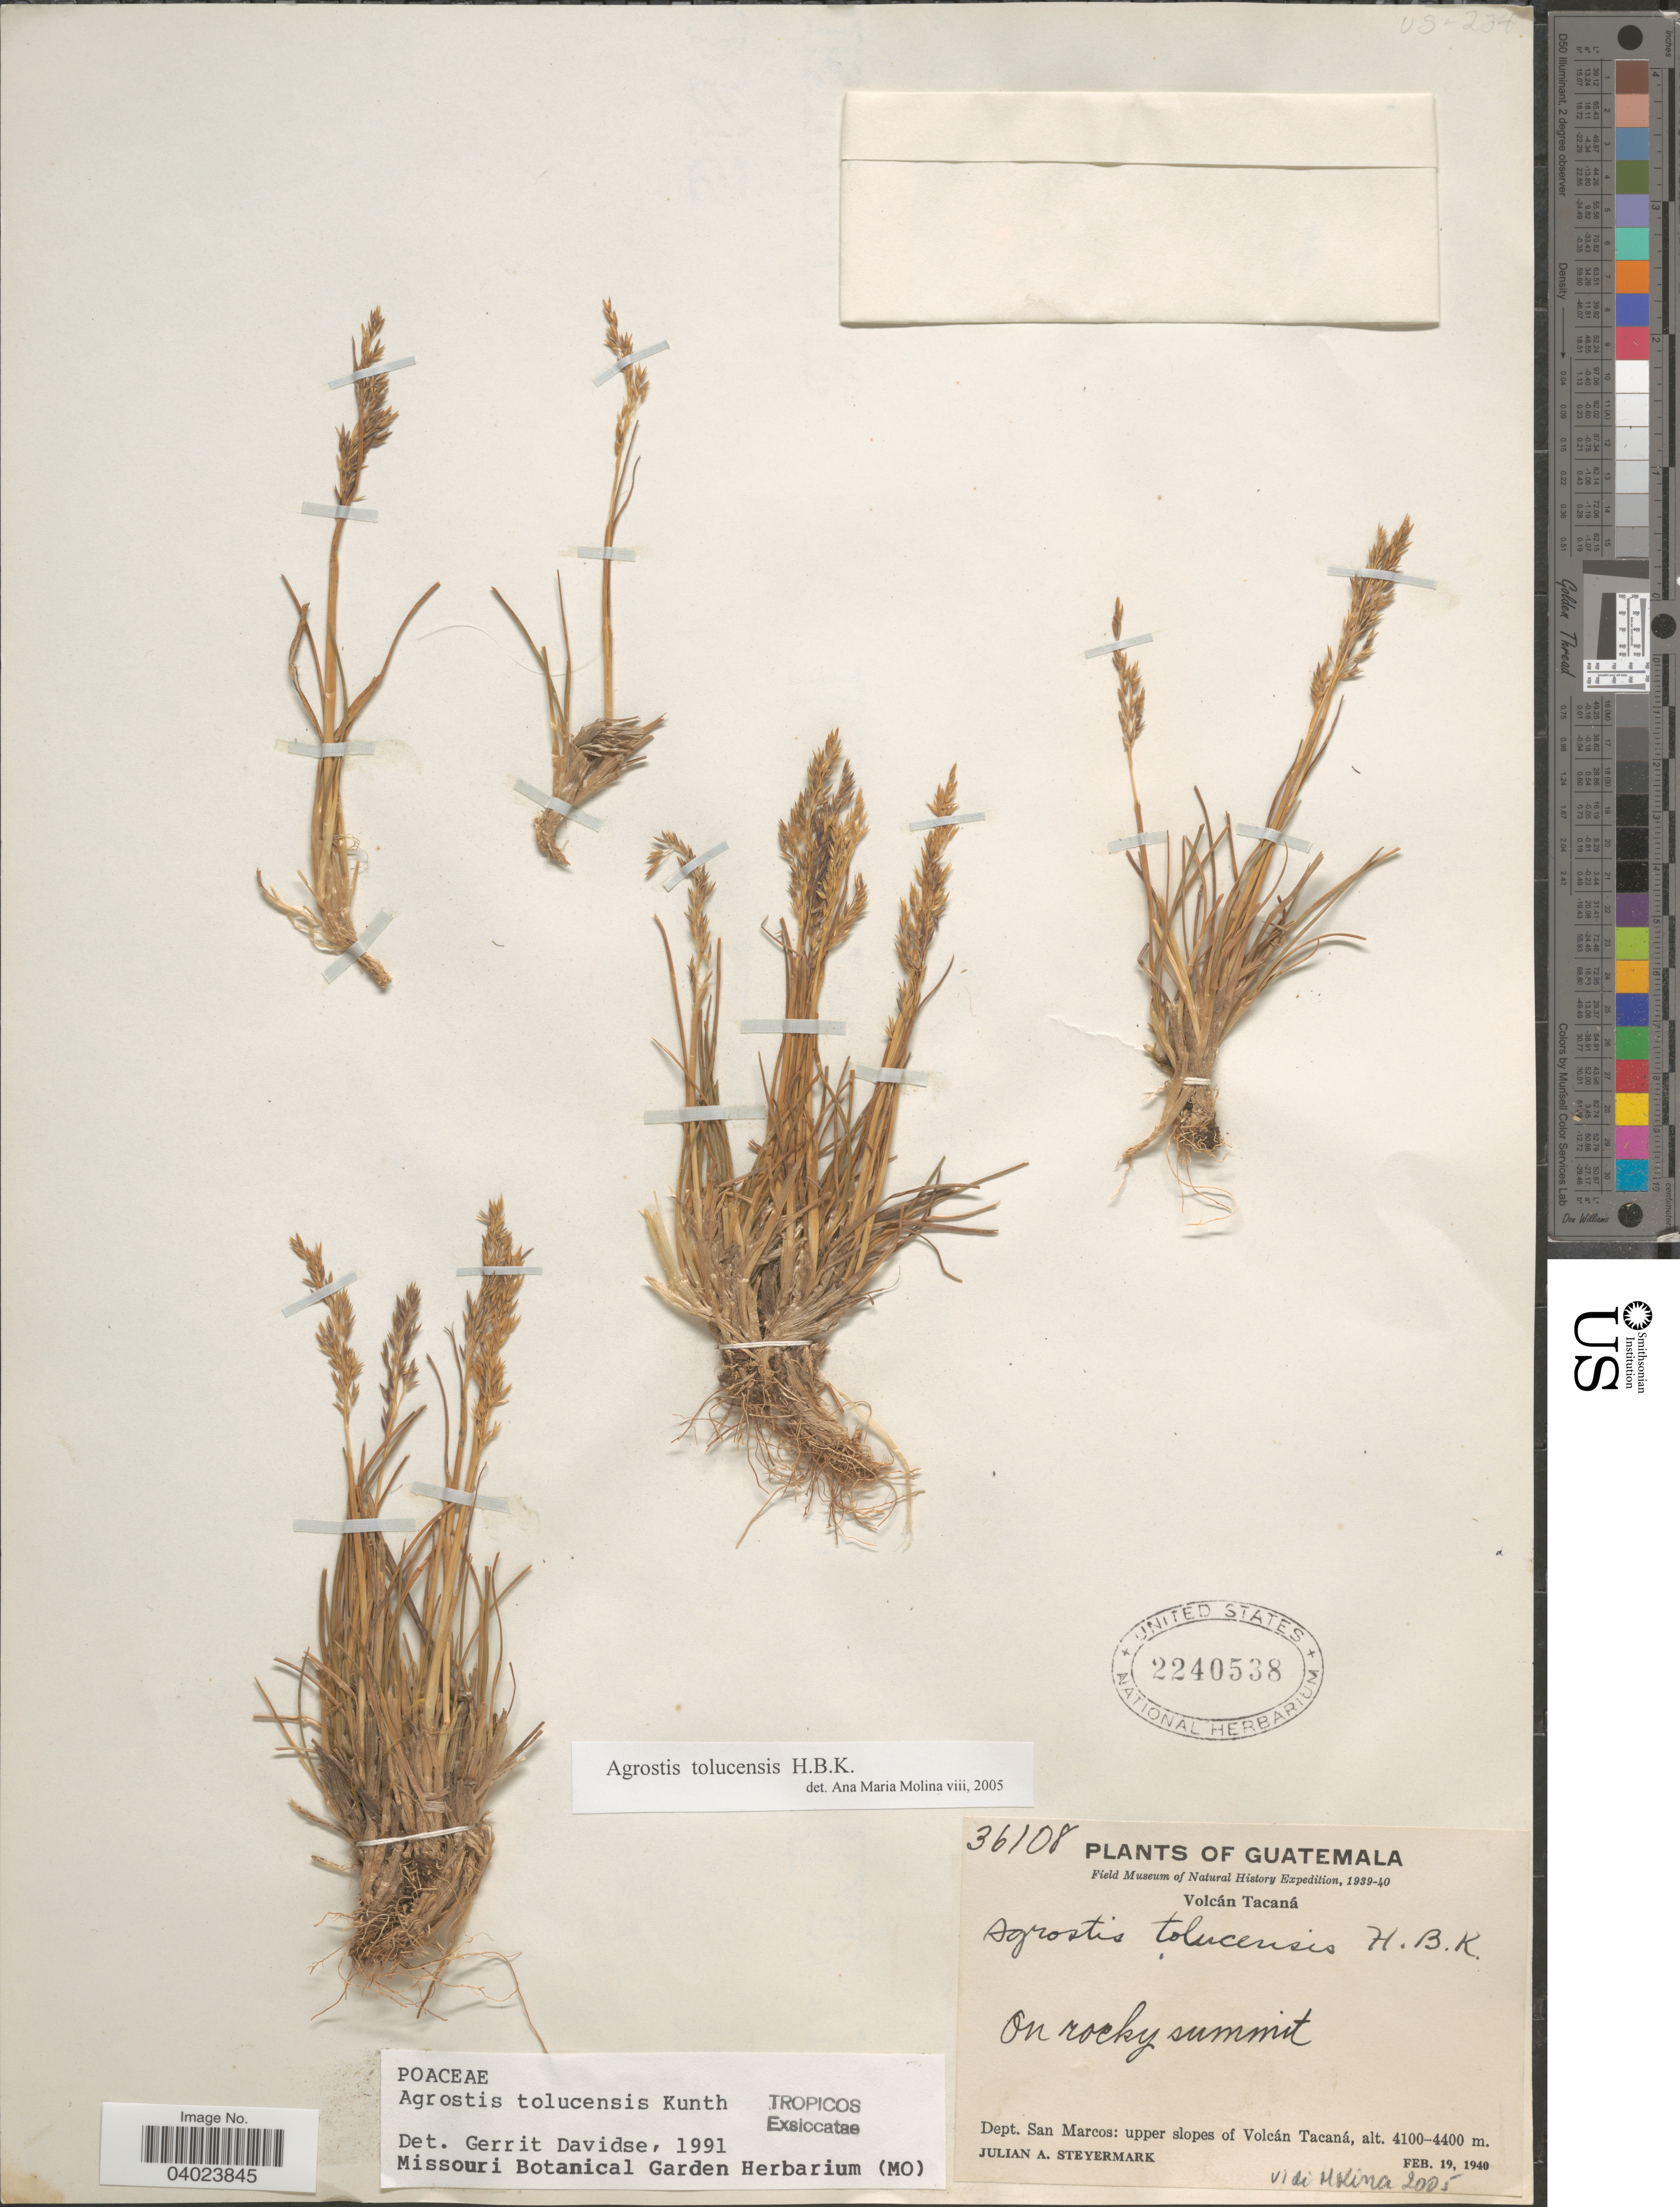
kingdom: Plantae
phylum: Tracheophyta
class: Liliopsida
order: Poales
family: Poaceae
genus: Agrostis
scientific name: Agrostis tolucensis Kunth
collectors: J. Steyermark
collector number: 36108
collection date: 1940-02-19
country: Guatemala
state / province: San Marcos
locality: Volcán Tacaná. Dept. San Marcos: upper slopes of Volcán Tacaná.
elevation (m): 4100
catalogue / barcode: US 2240538